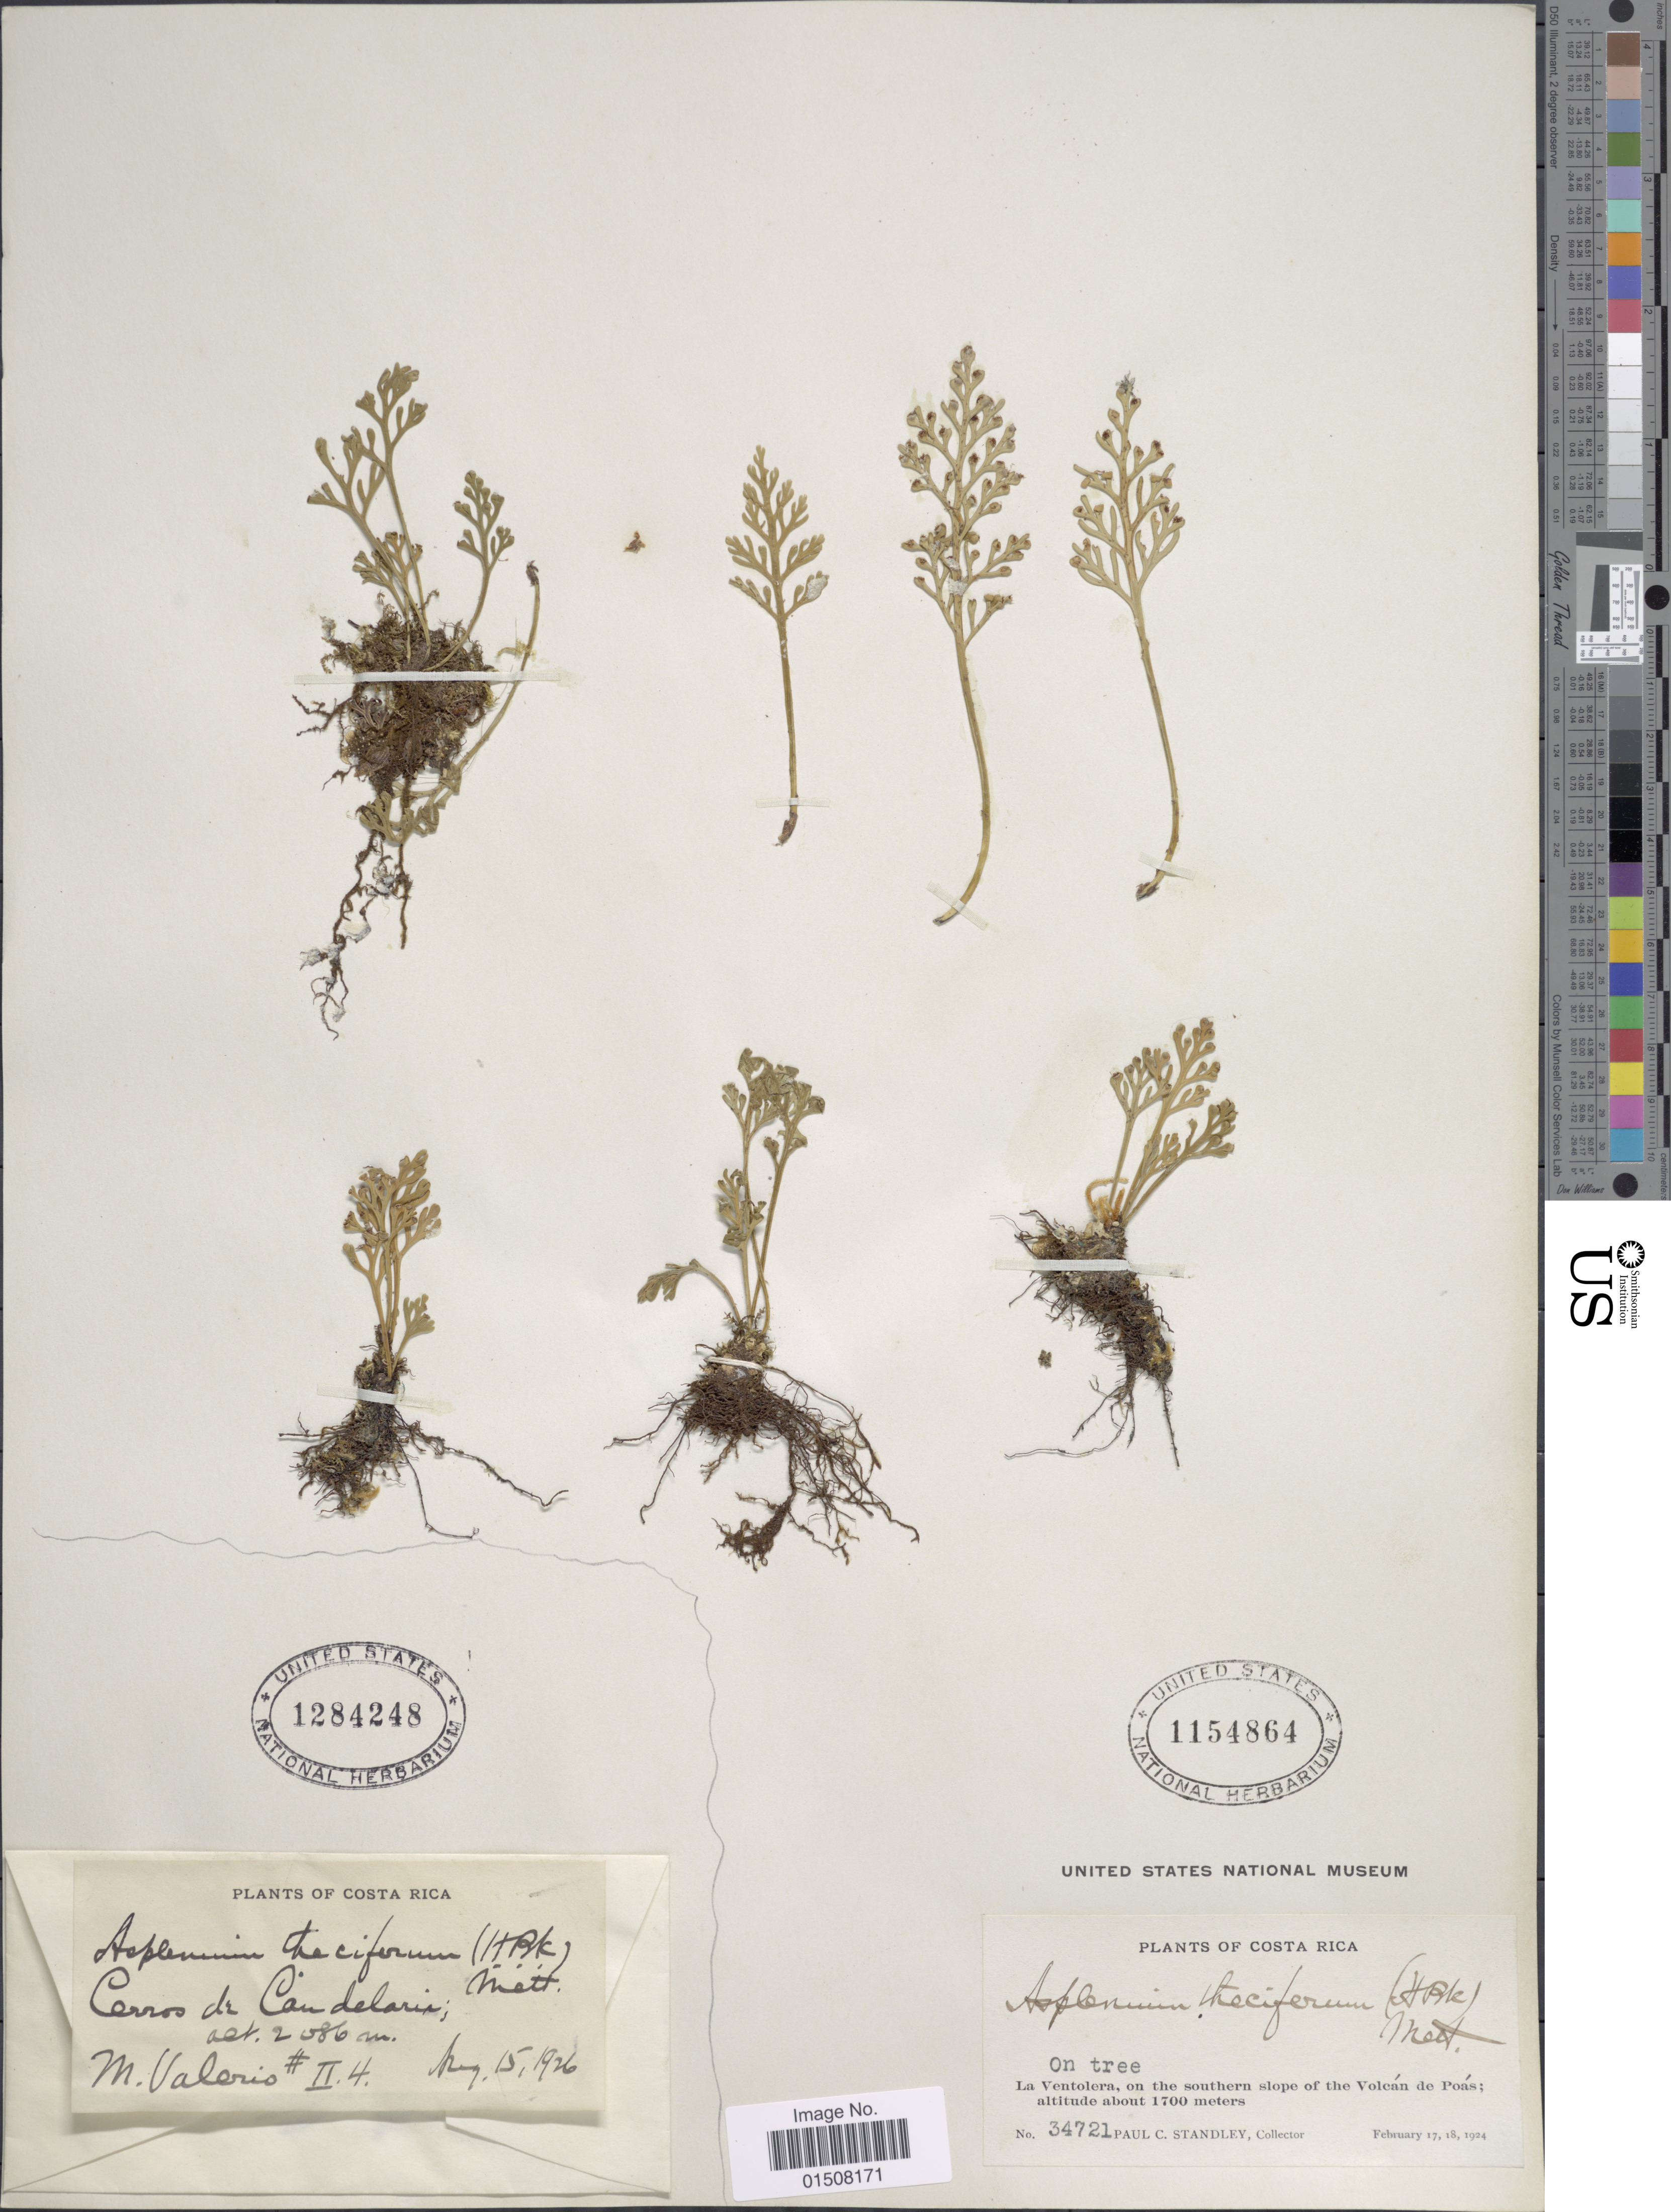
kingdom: Plantae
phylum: Tracheophyta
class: Polypodiopsida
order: Polypodiales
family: Aspleniaceae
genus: Asplenium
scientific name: Asplenium theciferum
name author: (Kunth) Mett.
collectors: M. Valerio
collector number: II.4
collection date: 1926-05-15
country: Costa Rica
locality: Cerro de Candelaria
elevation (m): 2086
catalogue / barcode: US 1284248